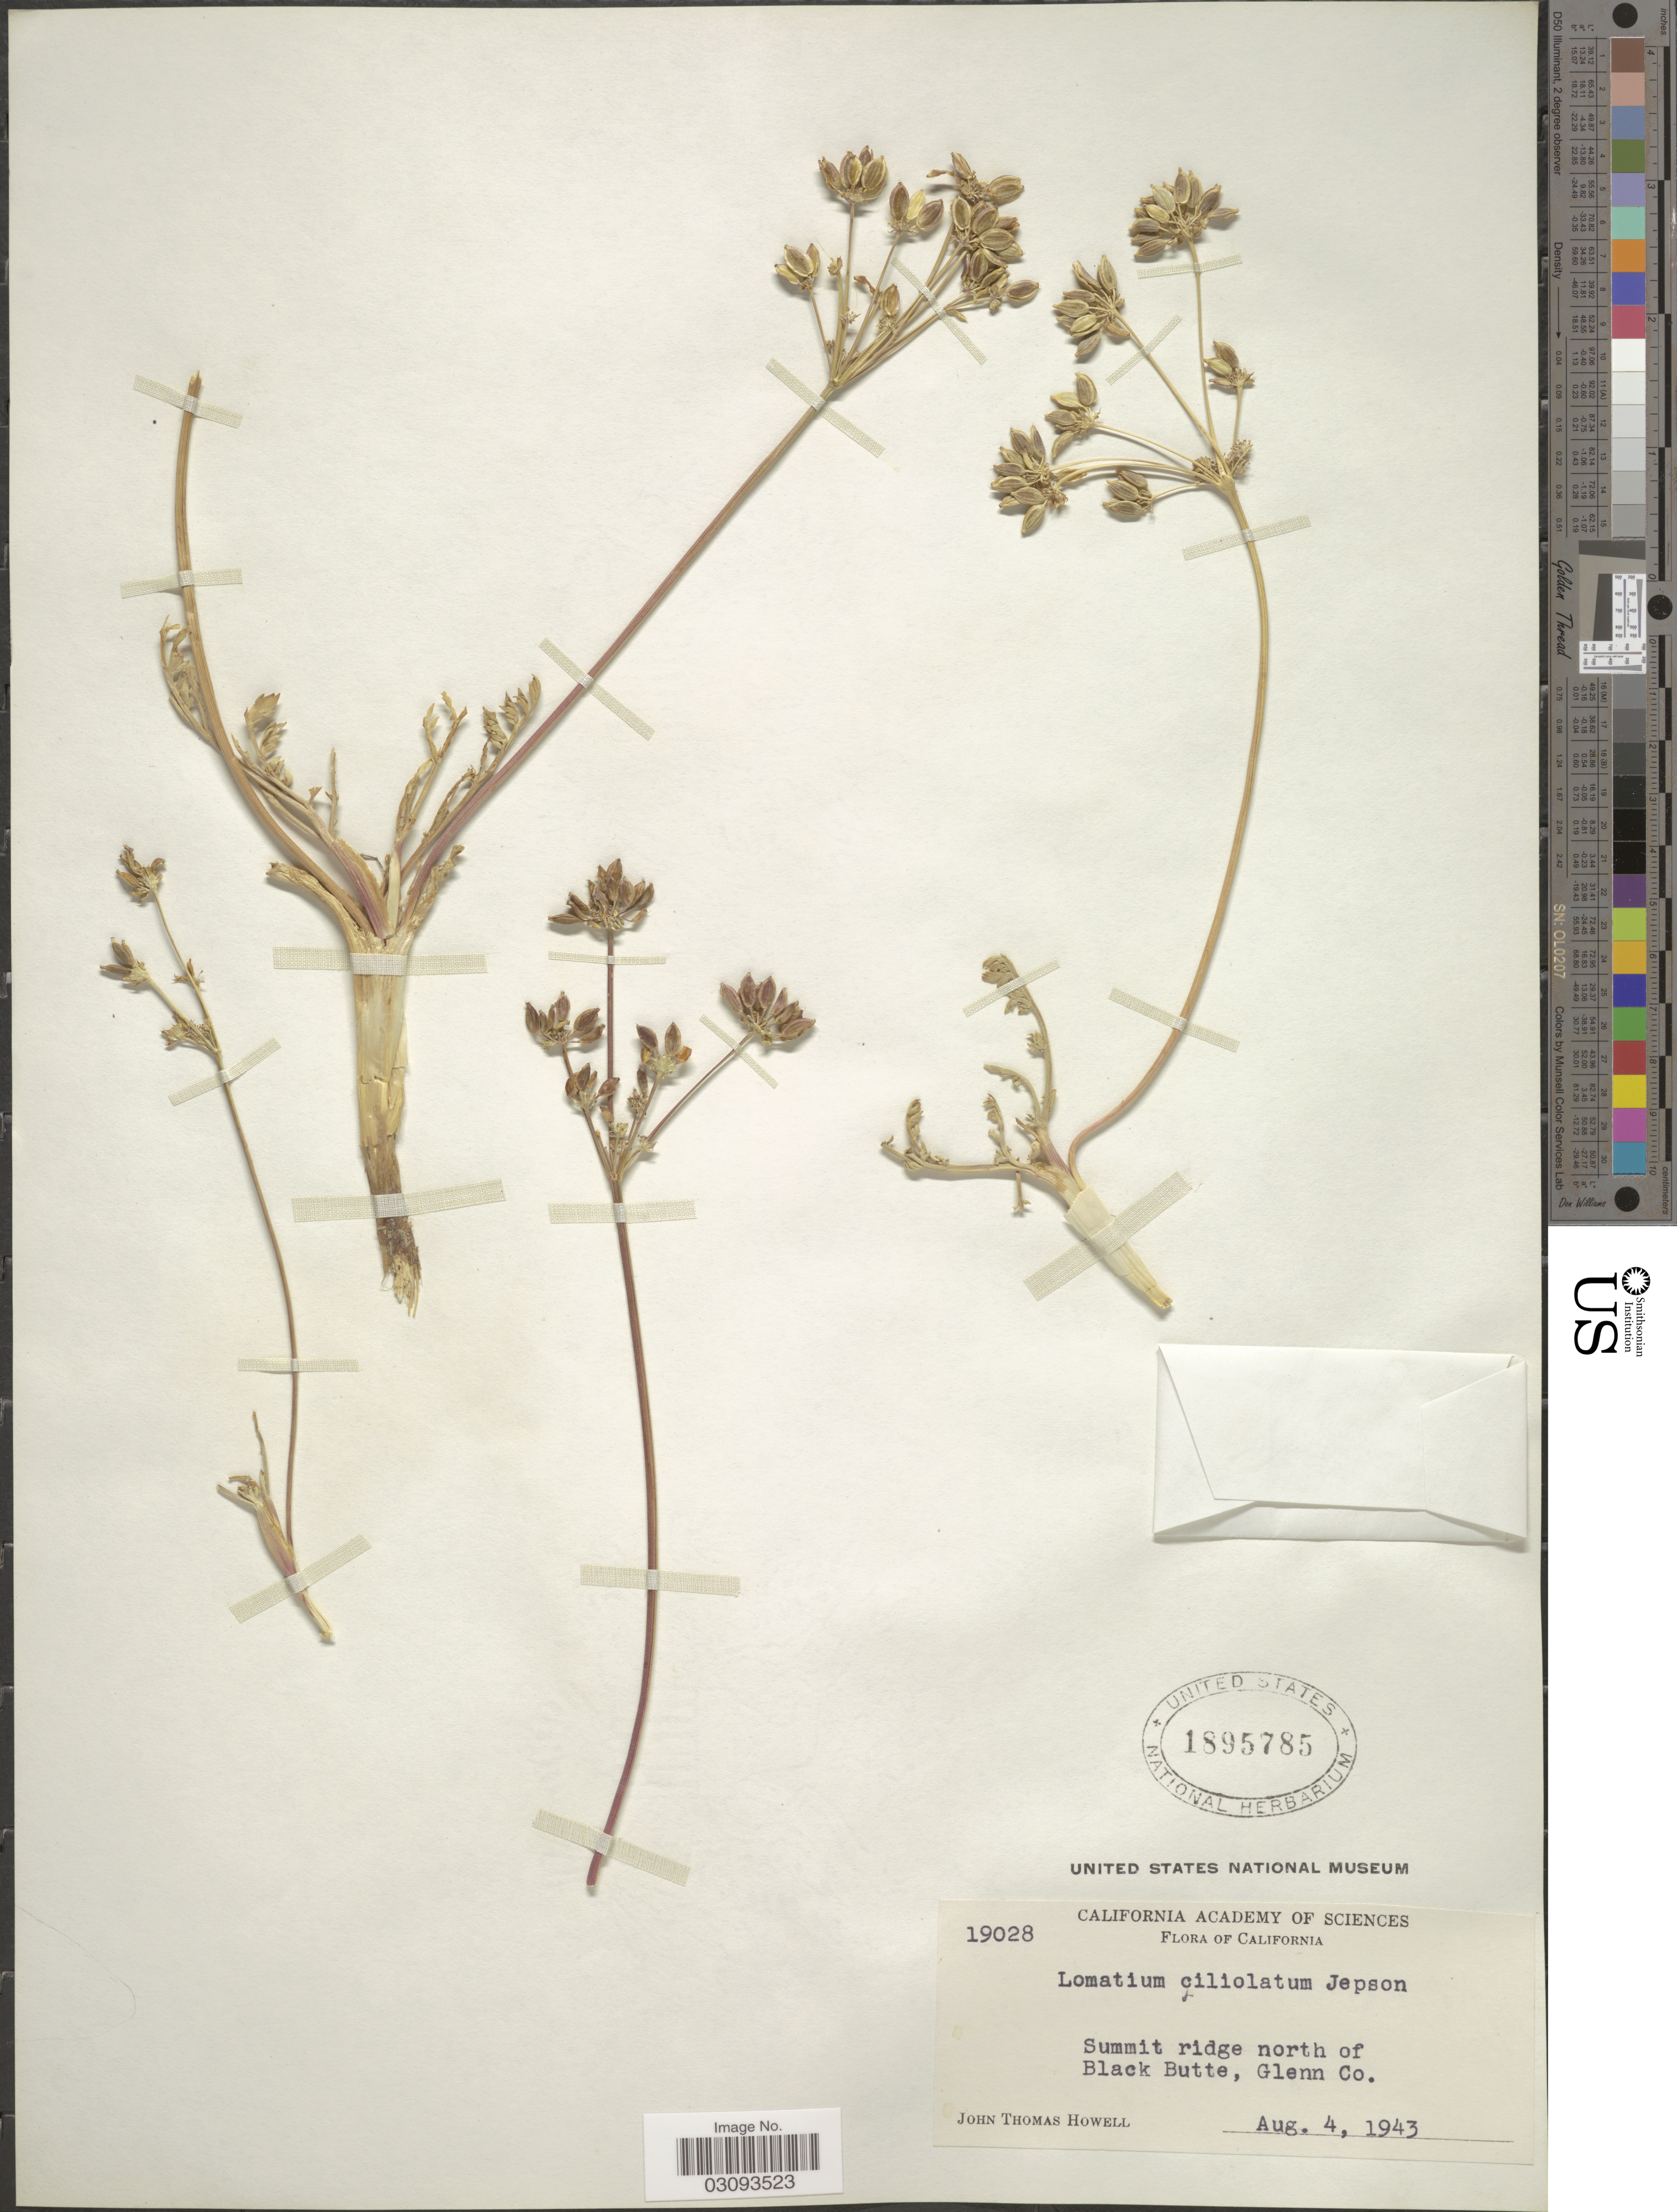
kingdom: Plantae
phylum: Tracheophyta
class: Magnoliopsida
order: Apiales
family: Apiaceae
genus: Lomatium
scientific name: Lomatium ciliolatum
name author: Jeps.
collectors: J. T. Howell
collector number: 19028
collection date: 1943-08-04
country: United States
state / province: California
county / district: Glenn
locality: Summit ridge north of Black Butte, Glenn Co.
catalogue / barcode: US 1895785